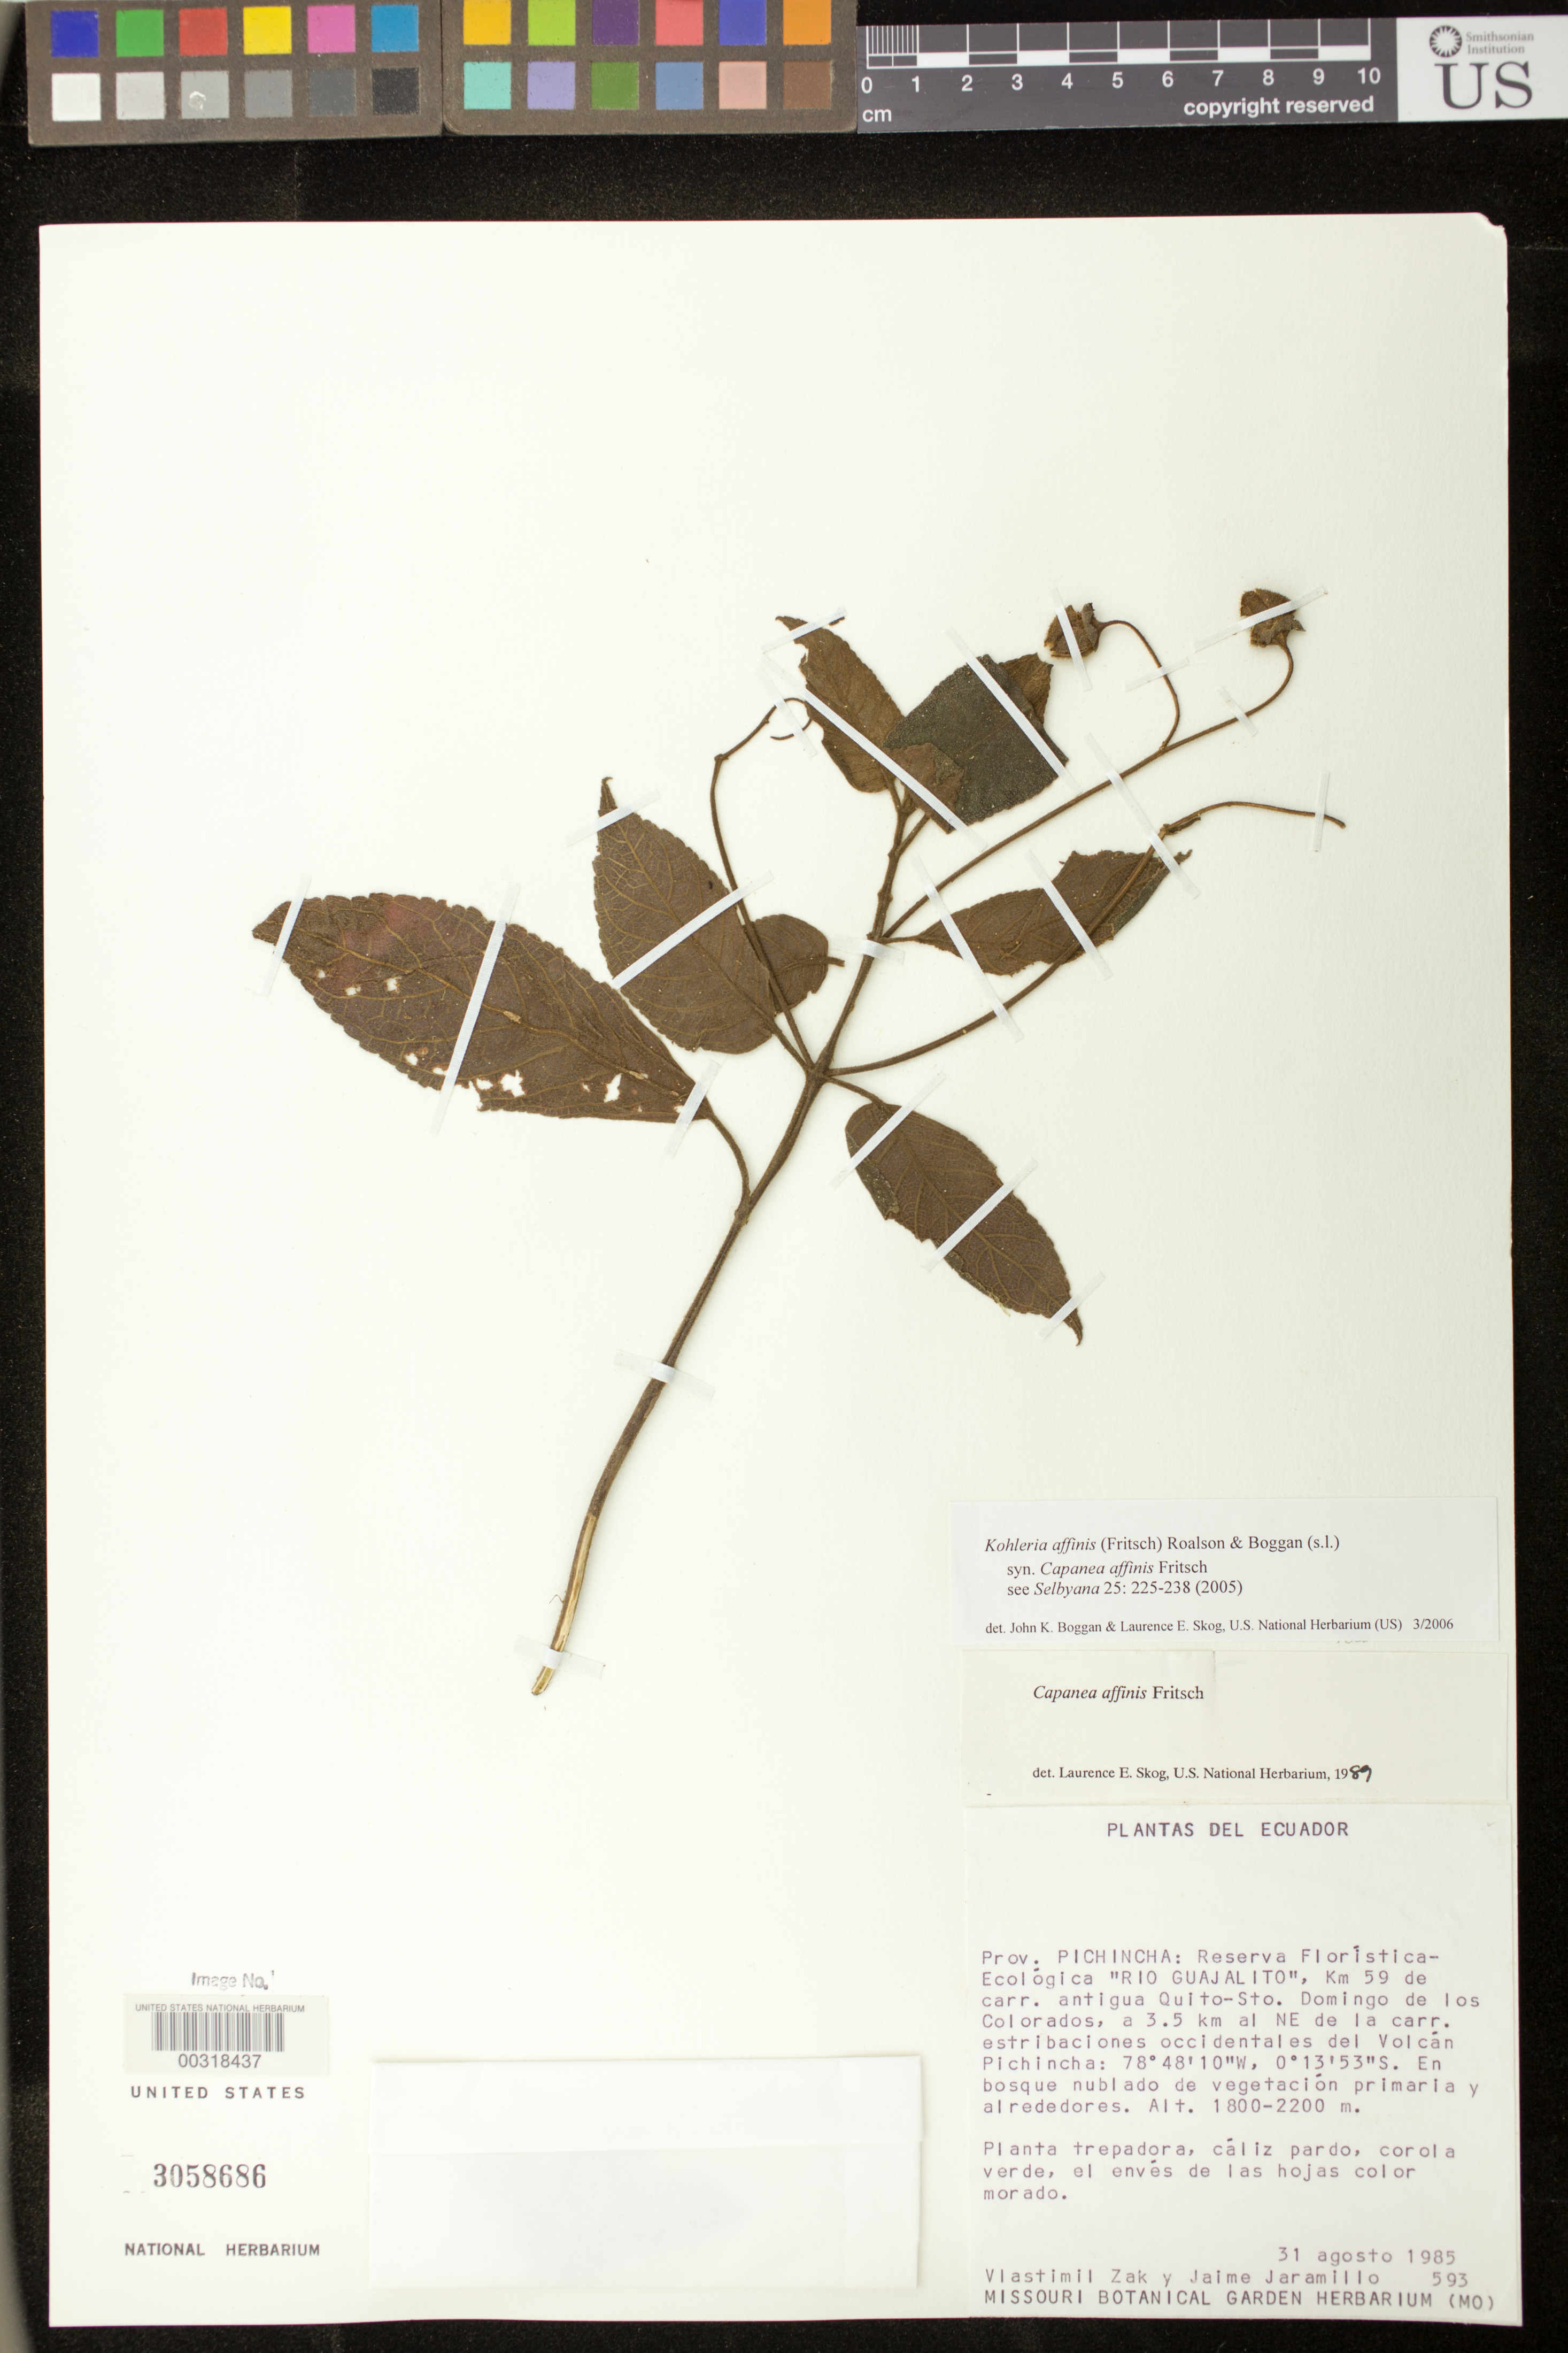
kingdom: Plantae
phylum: Tracheophyta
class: Magnoliopsida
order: Lamiales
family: Gesneriaceae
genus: Kohleria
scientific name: Kohleria affinis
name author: (Fritsch) Roalson & Boggan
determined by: Boggan, J. K.; Skog, L. E.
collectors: V. Zak & J. L. Jaramillo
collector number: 593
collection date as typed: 31 Aug 1985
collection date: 1985-08-31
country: Ecuador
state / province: Pichincha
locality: Reserva Floristica-Ecologica "Rio Guajalito", km 59 from old Quito-Sto Domingo de los Colorados highway, 3.5 km NE of highway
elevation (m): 1800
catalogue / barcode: US 3058686